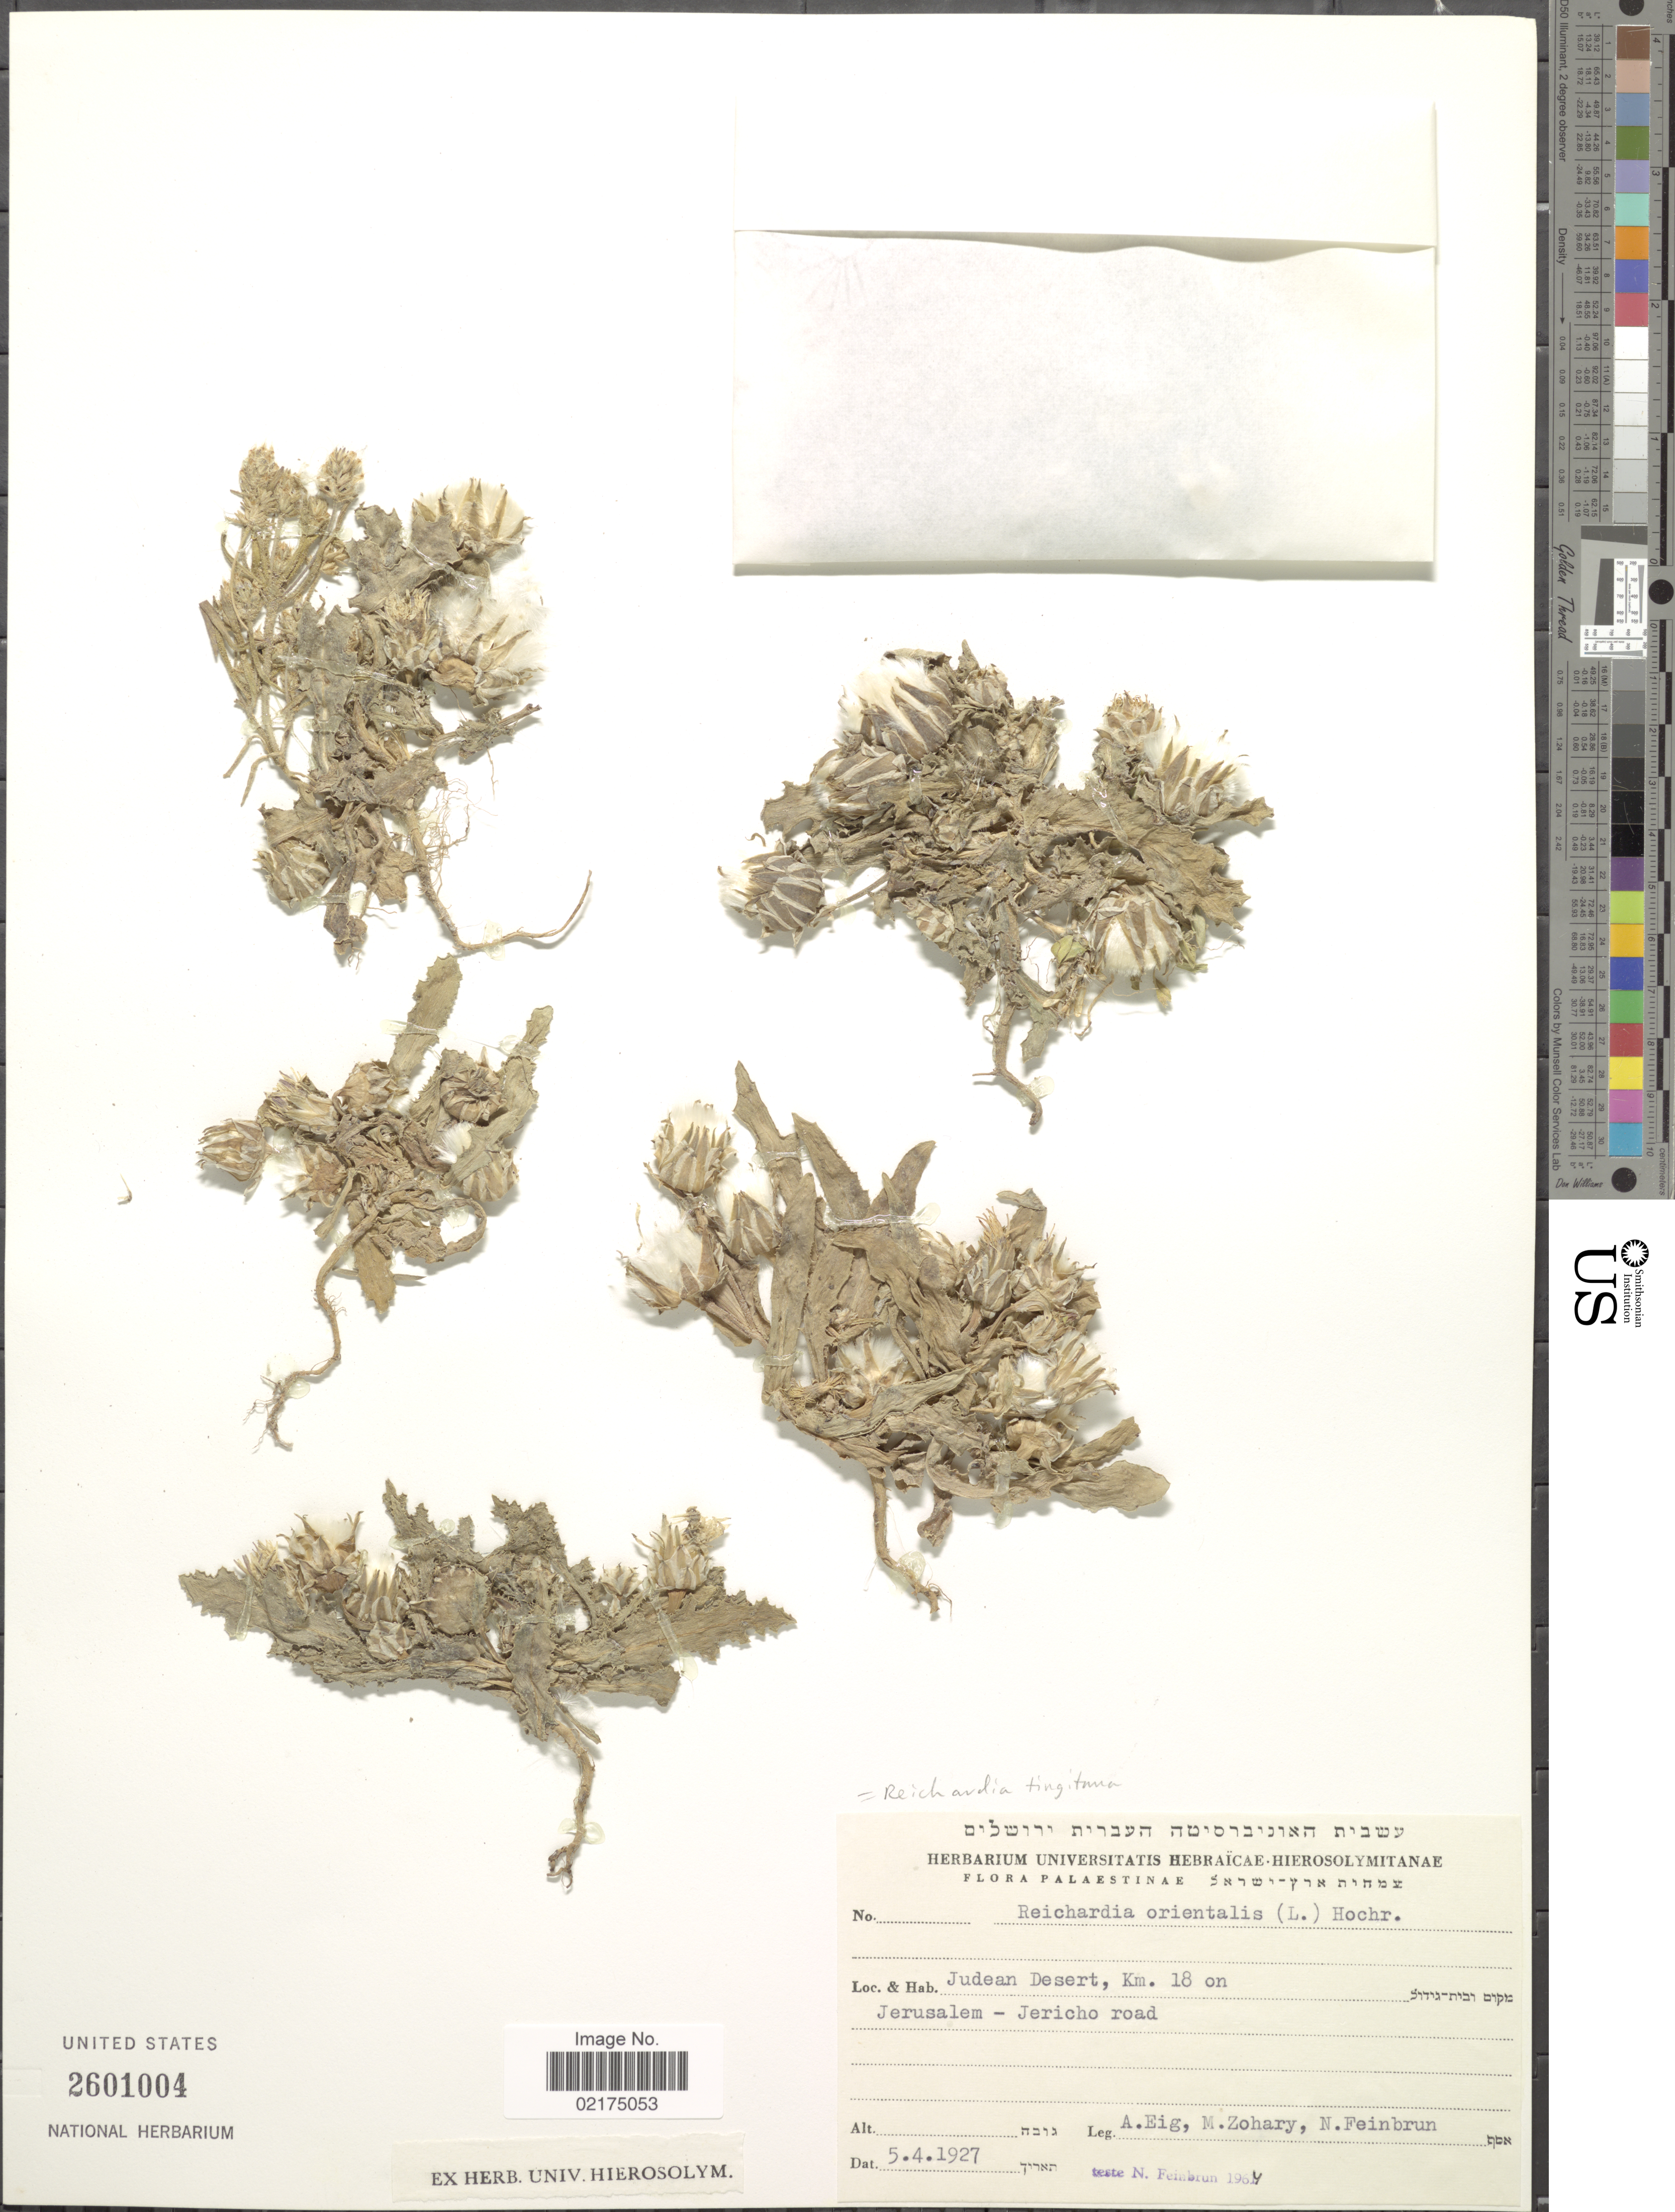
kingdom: Plantae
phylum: Tracheophyta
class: Magnoliopsida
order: Asterales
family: Asteraceae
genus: Reichardia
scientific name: Reichardia tingitana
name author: (L.) Roth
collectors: A. Eig, M. Zohary & N. Feinbrun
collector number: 1964*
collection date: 1927-04-05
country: Israel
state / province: Jerusalem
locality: Judean Desert, km. 18 on Jerusalem - Jericho road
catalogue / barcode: US 2601004